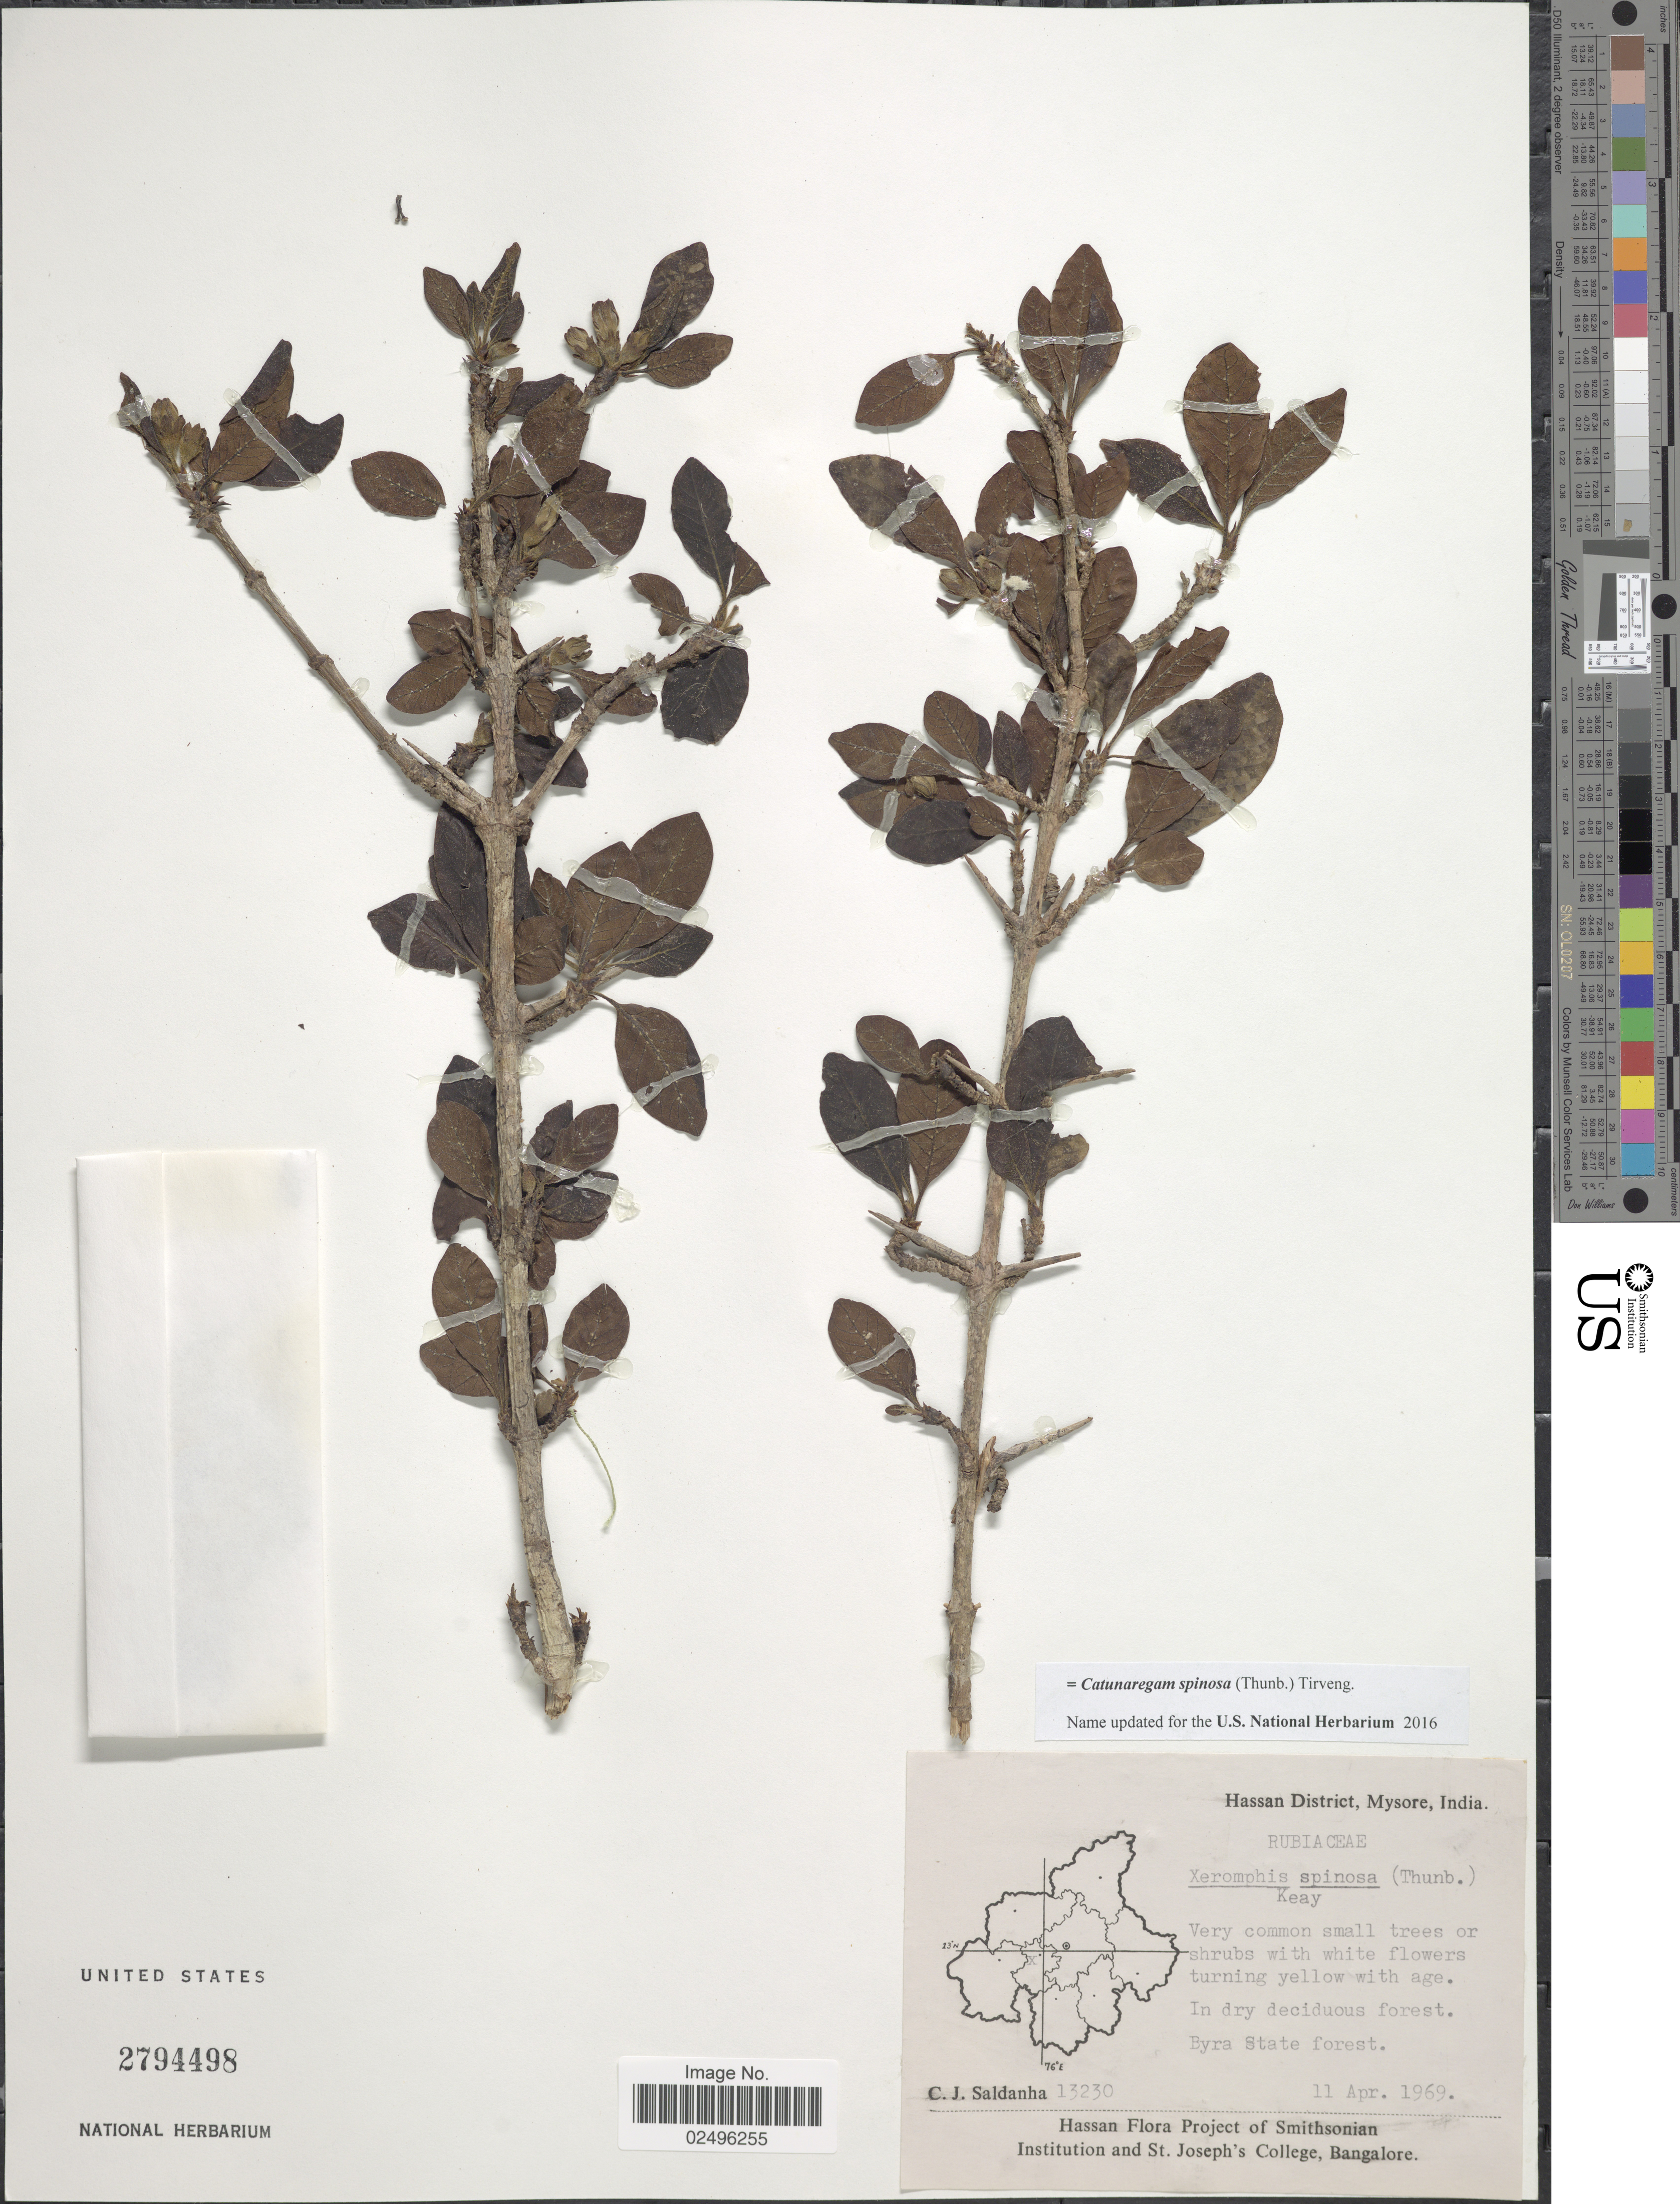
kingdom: Plantae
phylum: Tracheophyta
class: Magnoliopsida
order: Gentianales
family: Rubiaceae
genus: Catunaregam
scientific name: Catunaregam spinosa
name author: (Thunb.) Tirveng.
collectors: C. J. Saldanha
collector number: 13230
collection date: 1969-04-11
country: India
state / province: Karnataka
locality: Hassan District, Mysore. Byra State Forest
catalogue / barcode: US 2794498